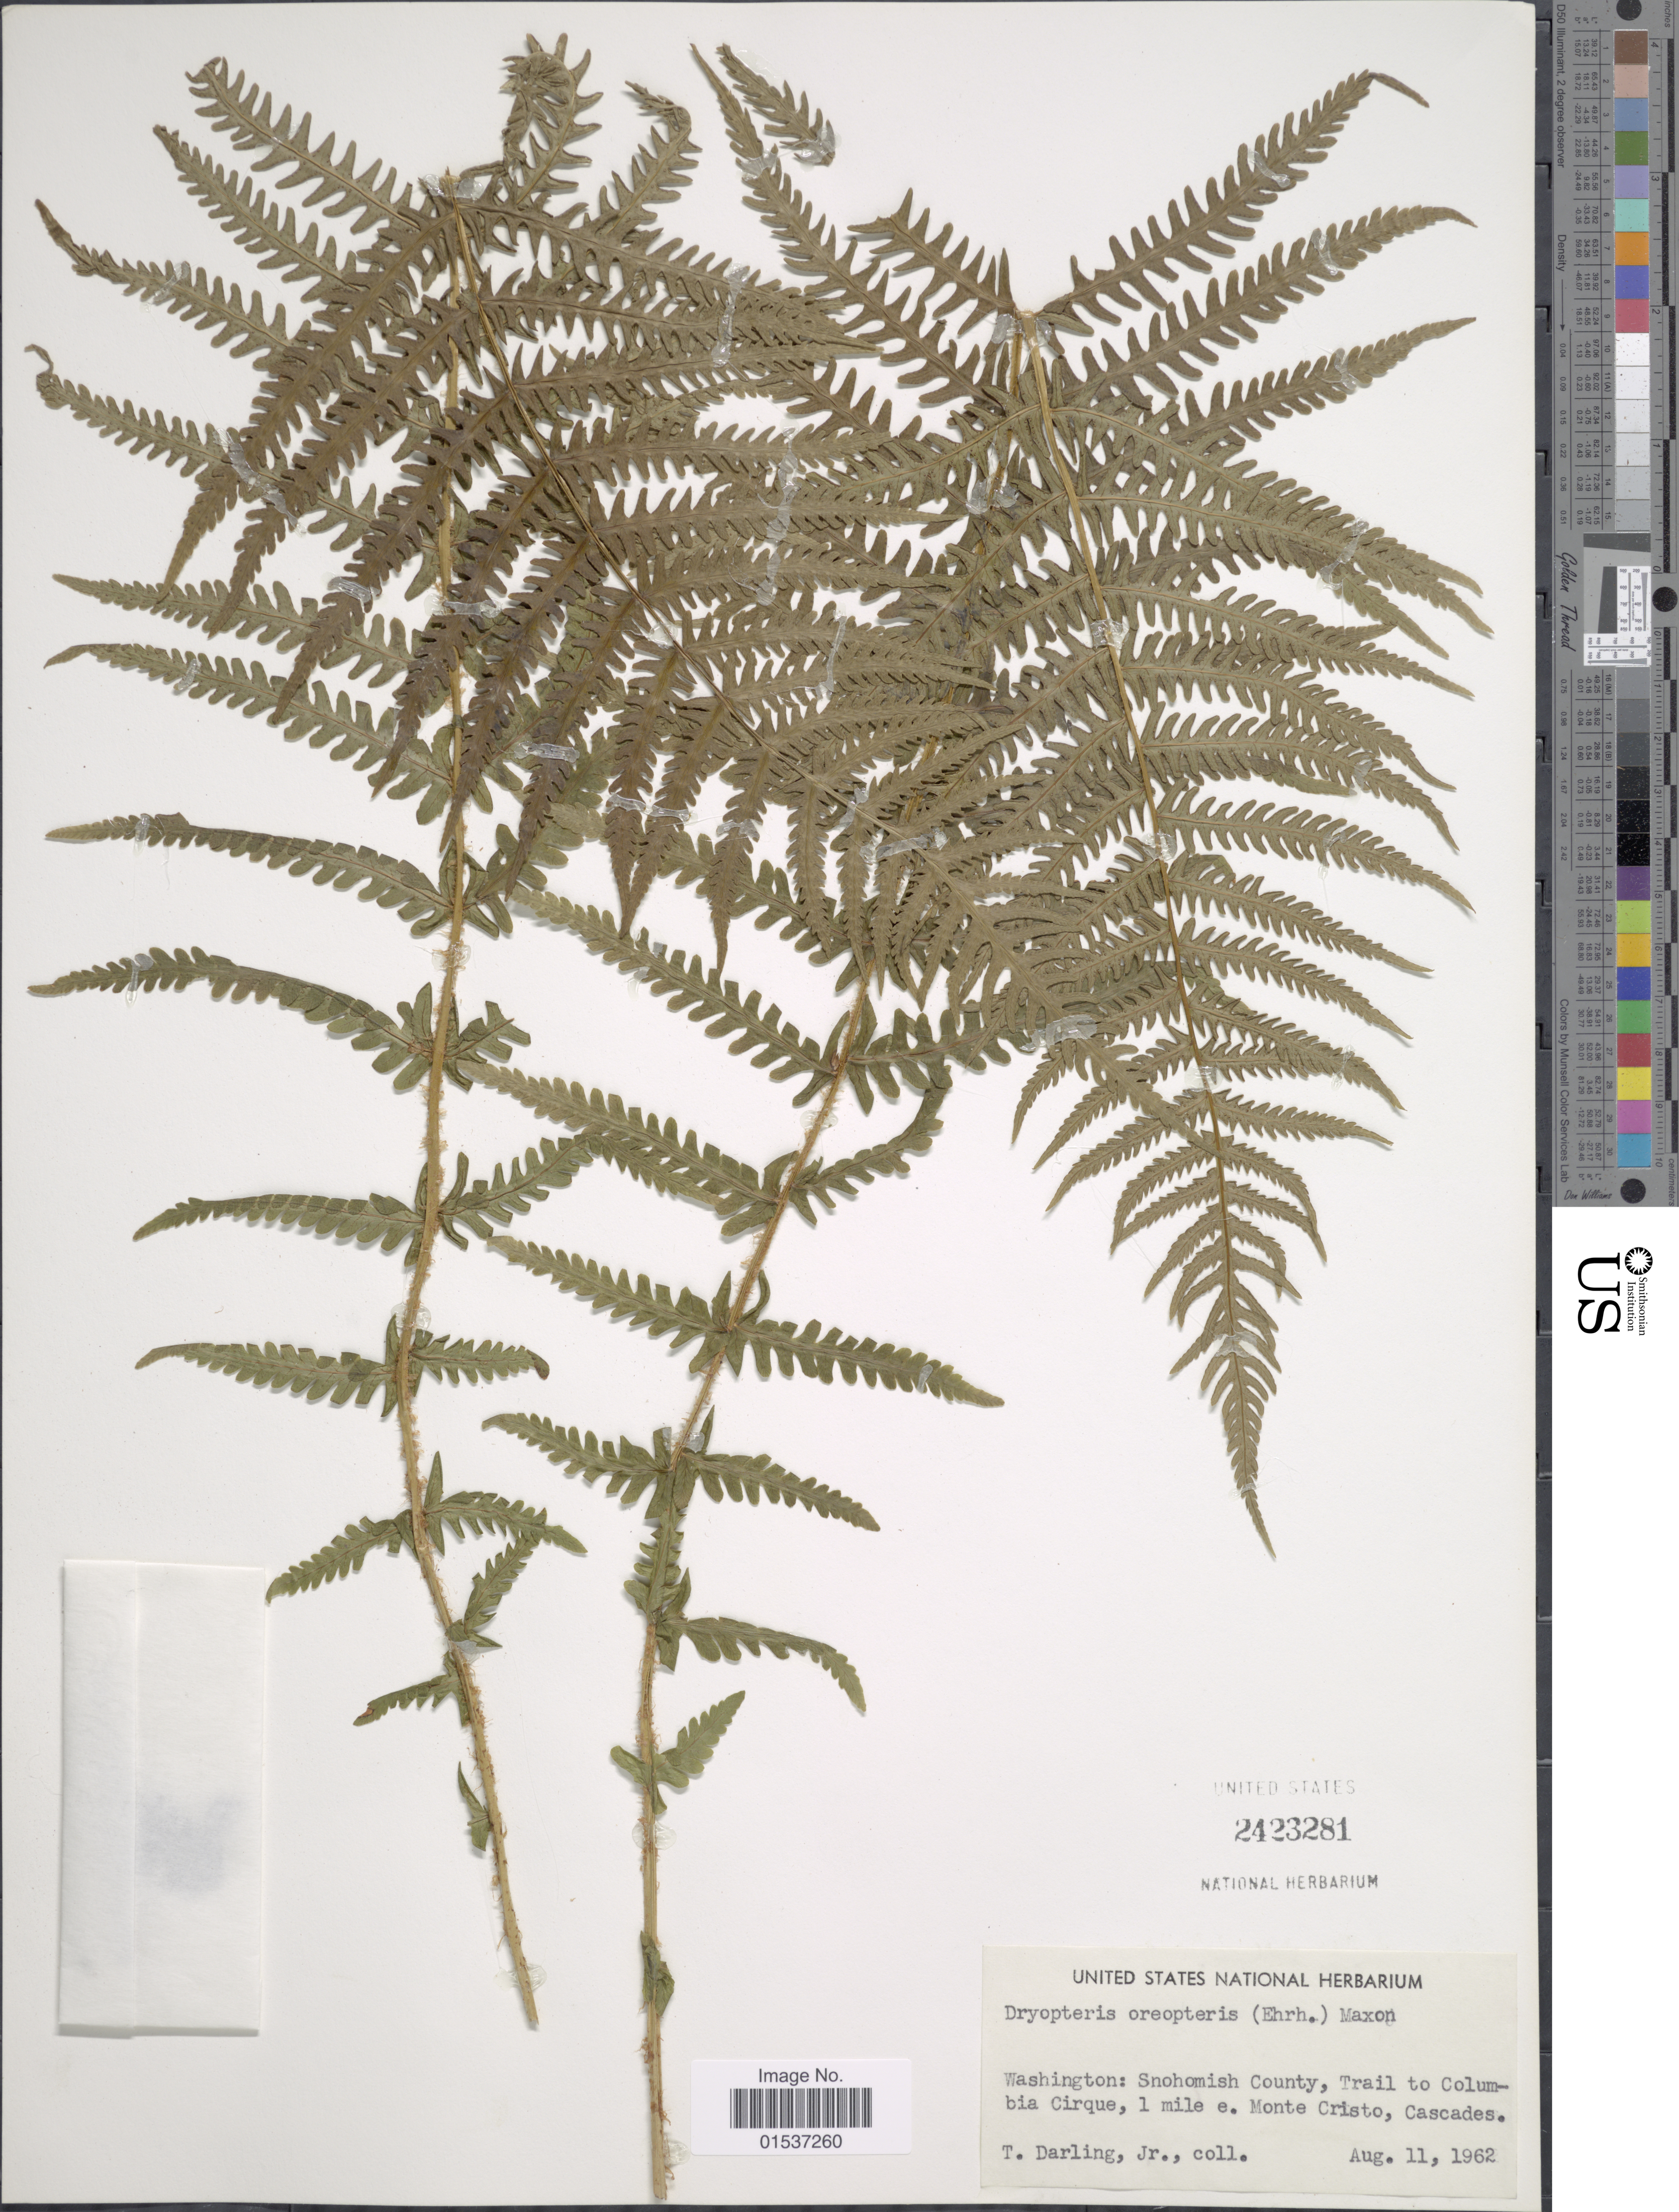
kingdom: Plantae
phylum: Tracheophyta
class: Polypodiopsida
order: Polypodiales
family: Thelypteridaceae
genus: Oreopteris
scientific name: Oreopteris limbosperma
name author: (All.) K. Iwats.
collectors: T. Darling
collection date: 1962-08-11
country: United States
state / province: Washington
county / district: Snohomish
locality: Washington: Snohomish County, Trail to Columbia Cirque, 1 mile e. Monte Cristo, Cascades.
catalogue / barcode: US 2423281